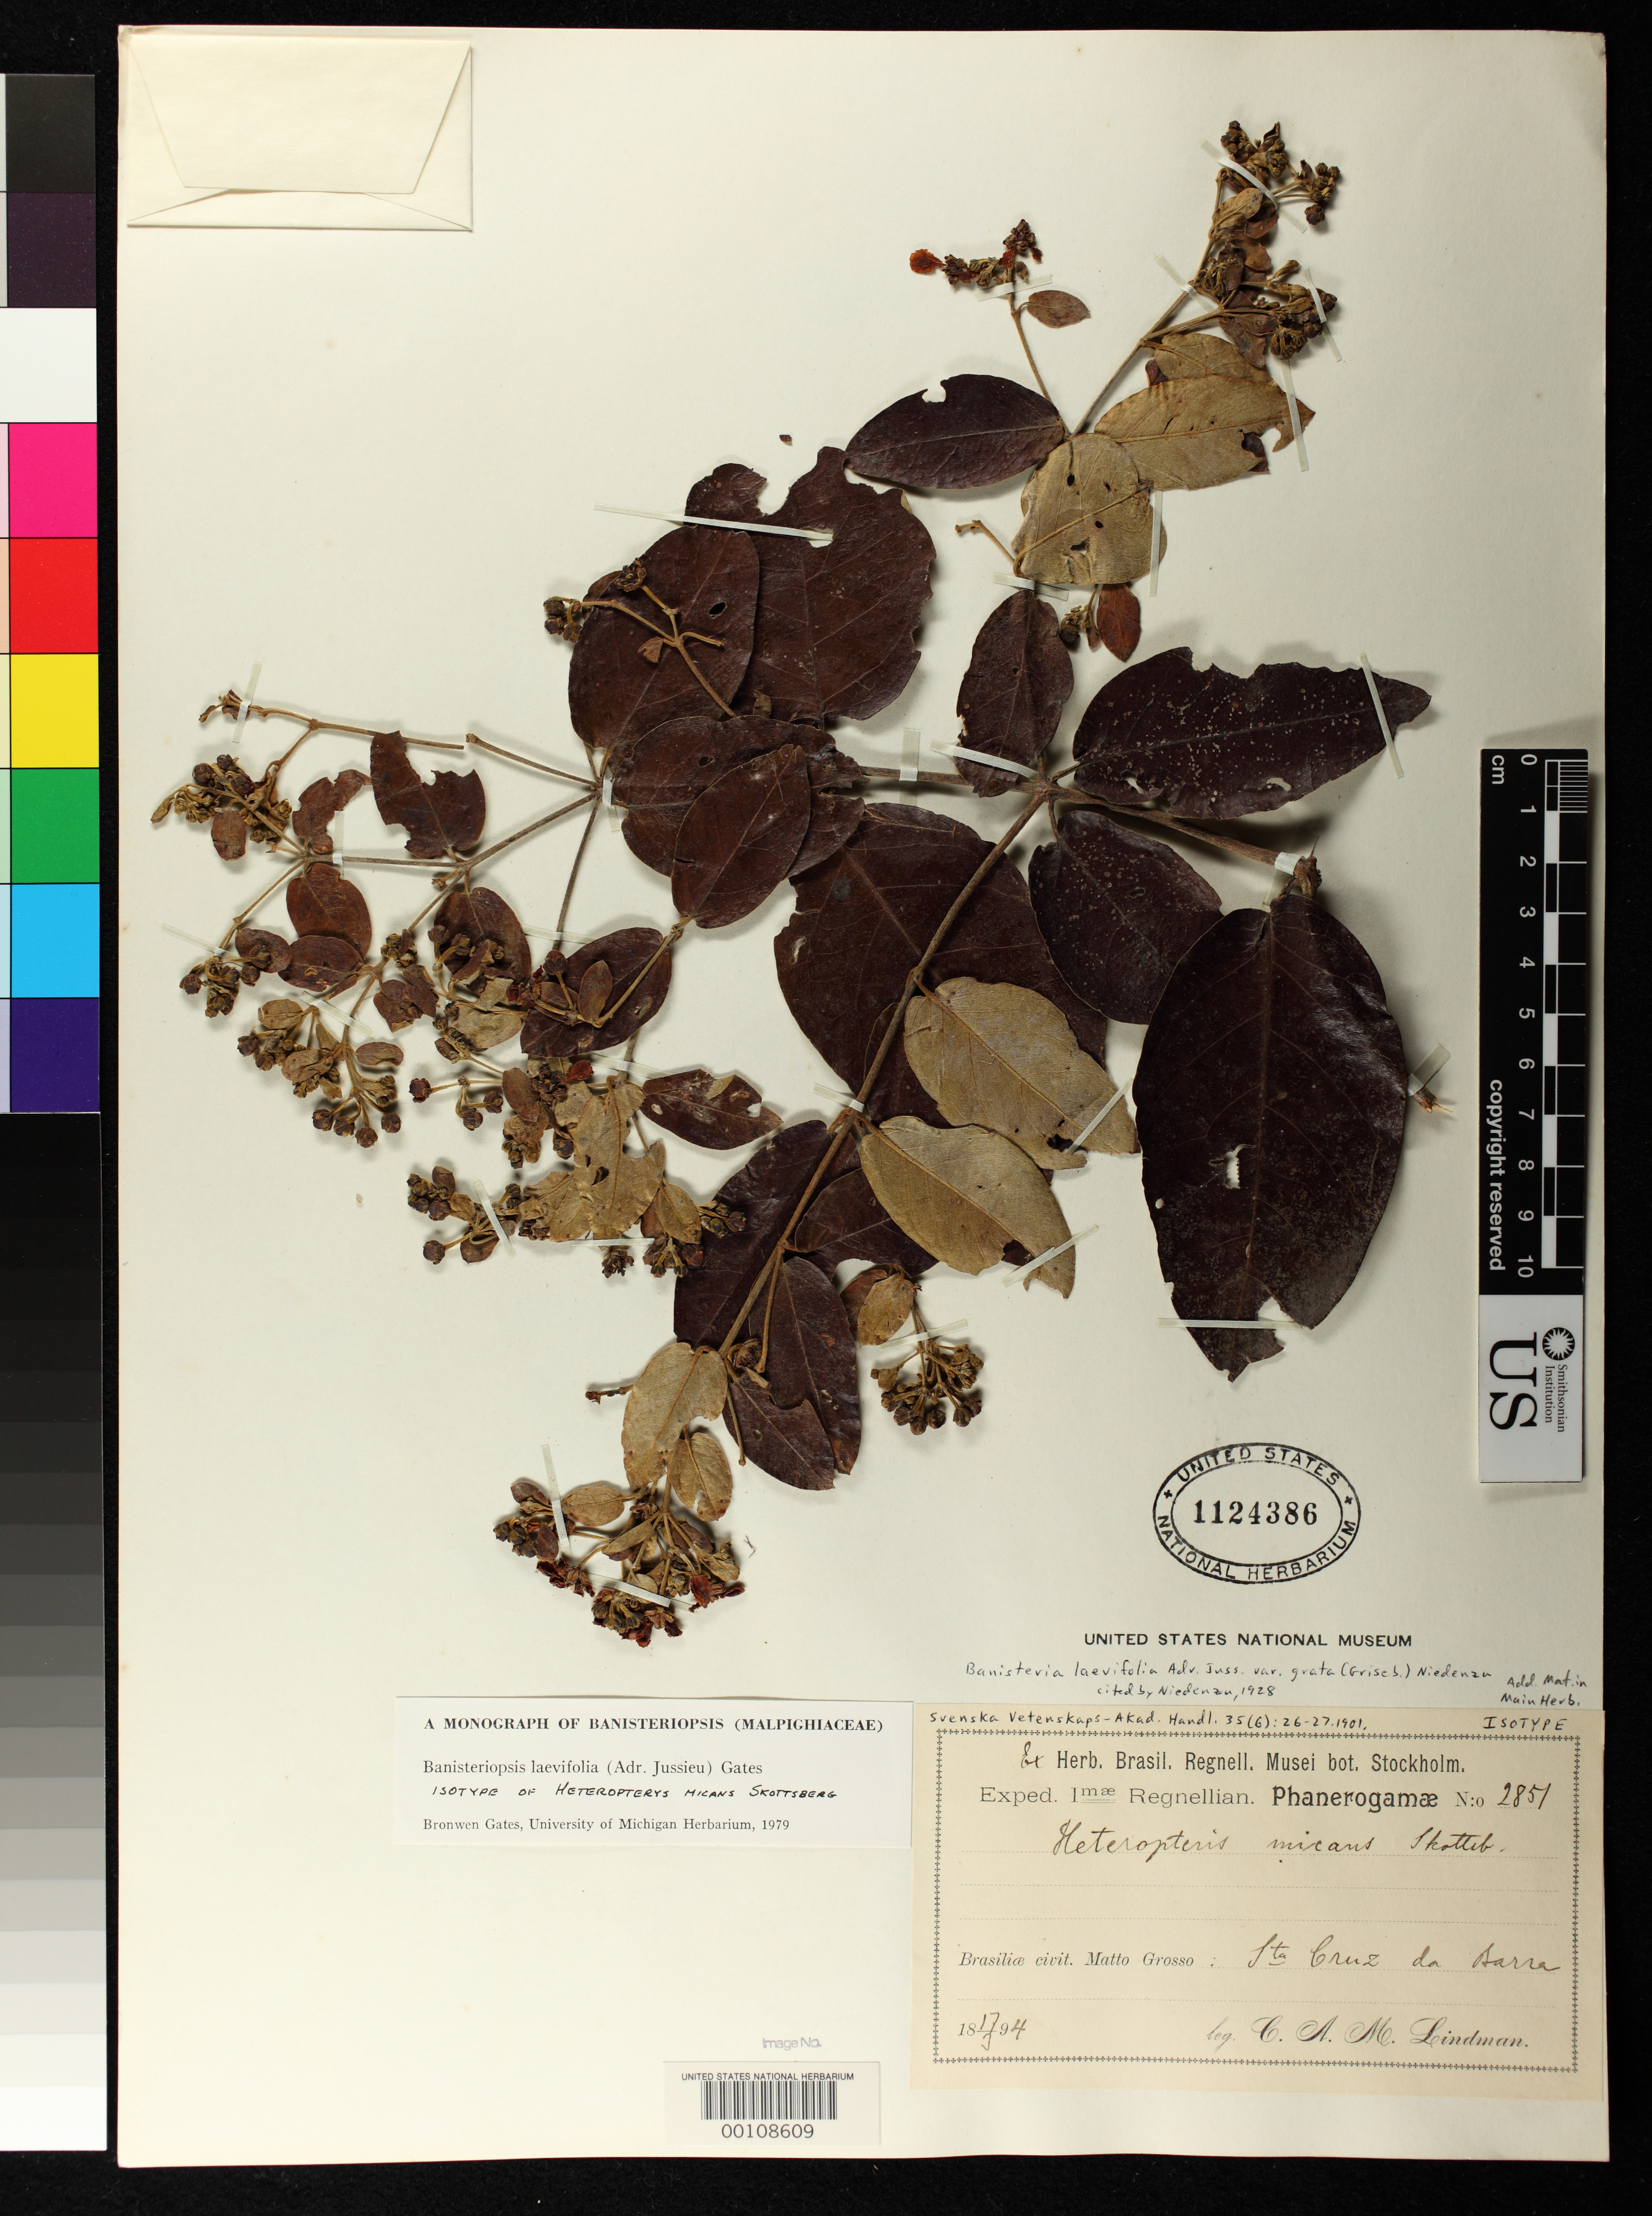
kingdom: Plantae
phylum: Tracheophyta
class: Magnoliopsida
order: Malpighiales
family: Malpighiaceae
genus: Heteropterys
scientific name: Heteropterys micans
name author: Skottsb.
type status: Isotype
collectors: C. A. M. Lindman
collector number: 2851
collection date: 1894-03-17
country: Brazil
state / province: Mato Grosso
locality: Sta. Cruz da Barra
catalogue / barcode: US 1124386